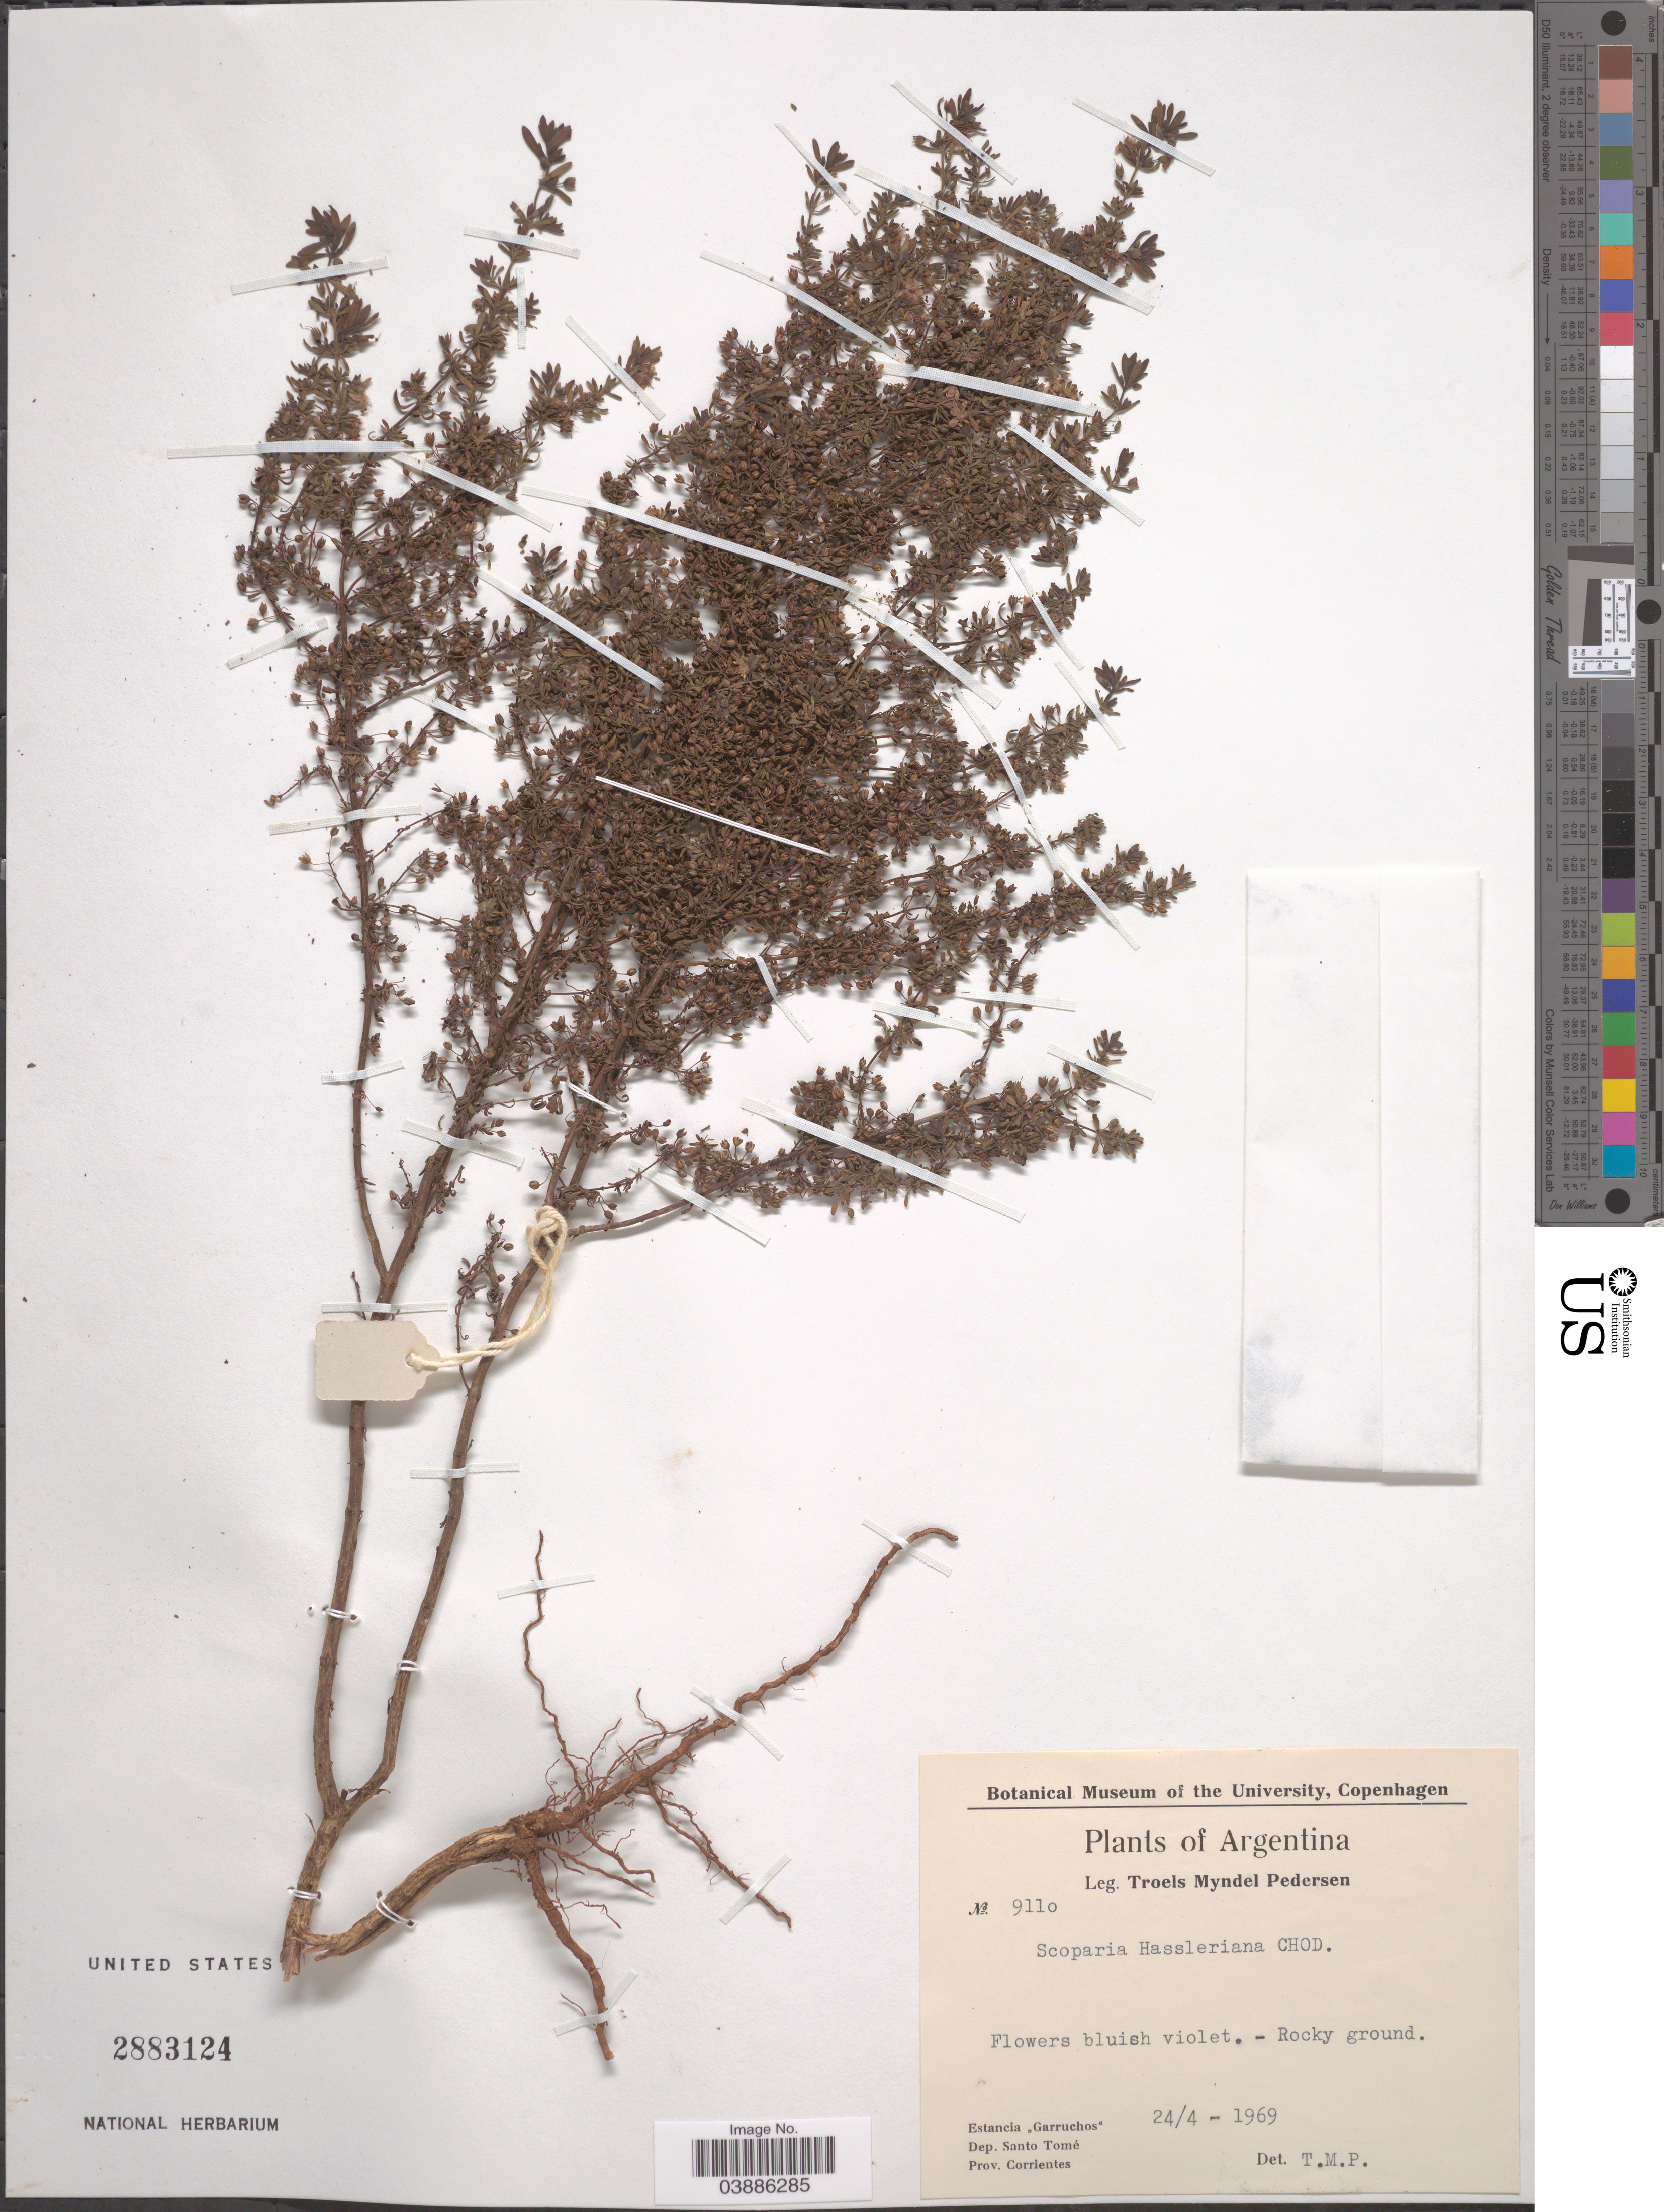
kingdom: Plantae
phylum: Tracheophyta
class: Magnoliopsida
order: Lamiales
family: Plantaginaceae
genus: Scoparia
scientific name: Scoparia hassleriana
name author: Chodat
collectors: T. Pederson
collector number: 9110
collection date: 1969-04-24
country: Argentina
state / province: Corrientes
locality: Estancia "Garruchos". Dep. Santo Tomé.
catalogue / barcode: US 2883124